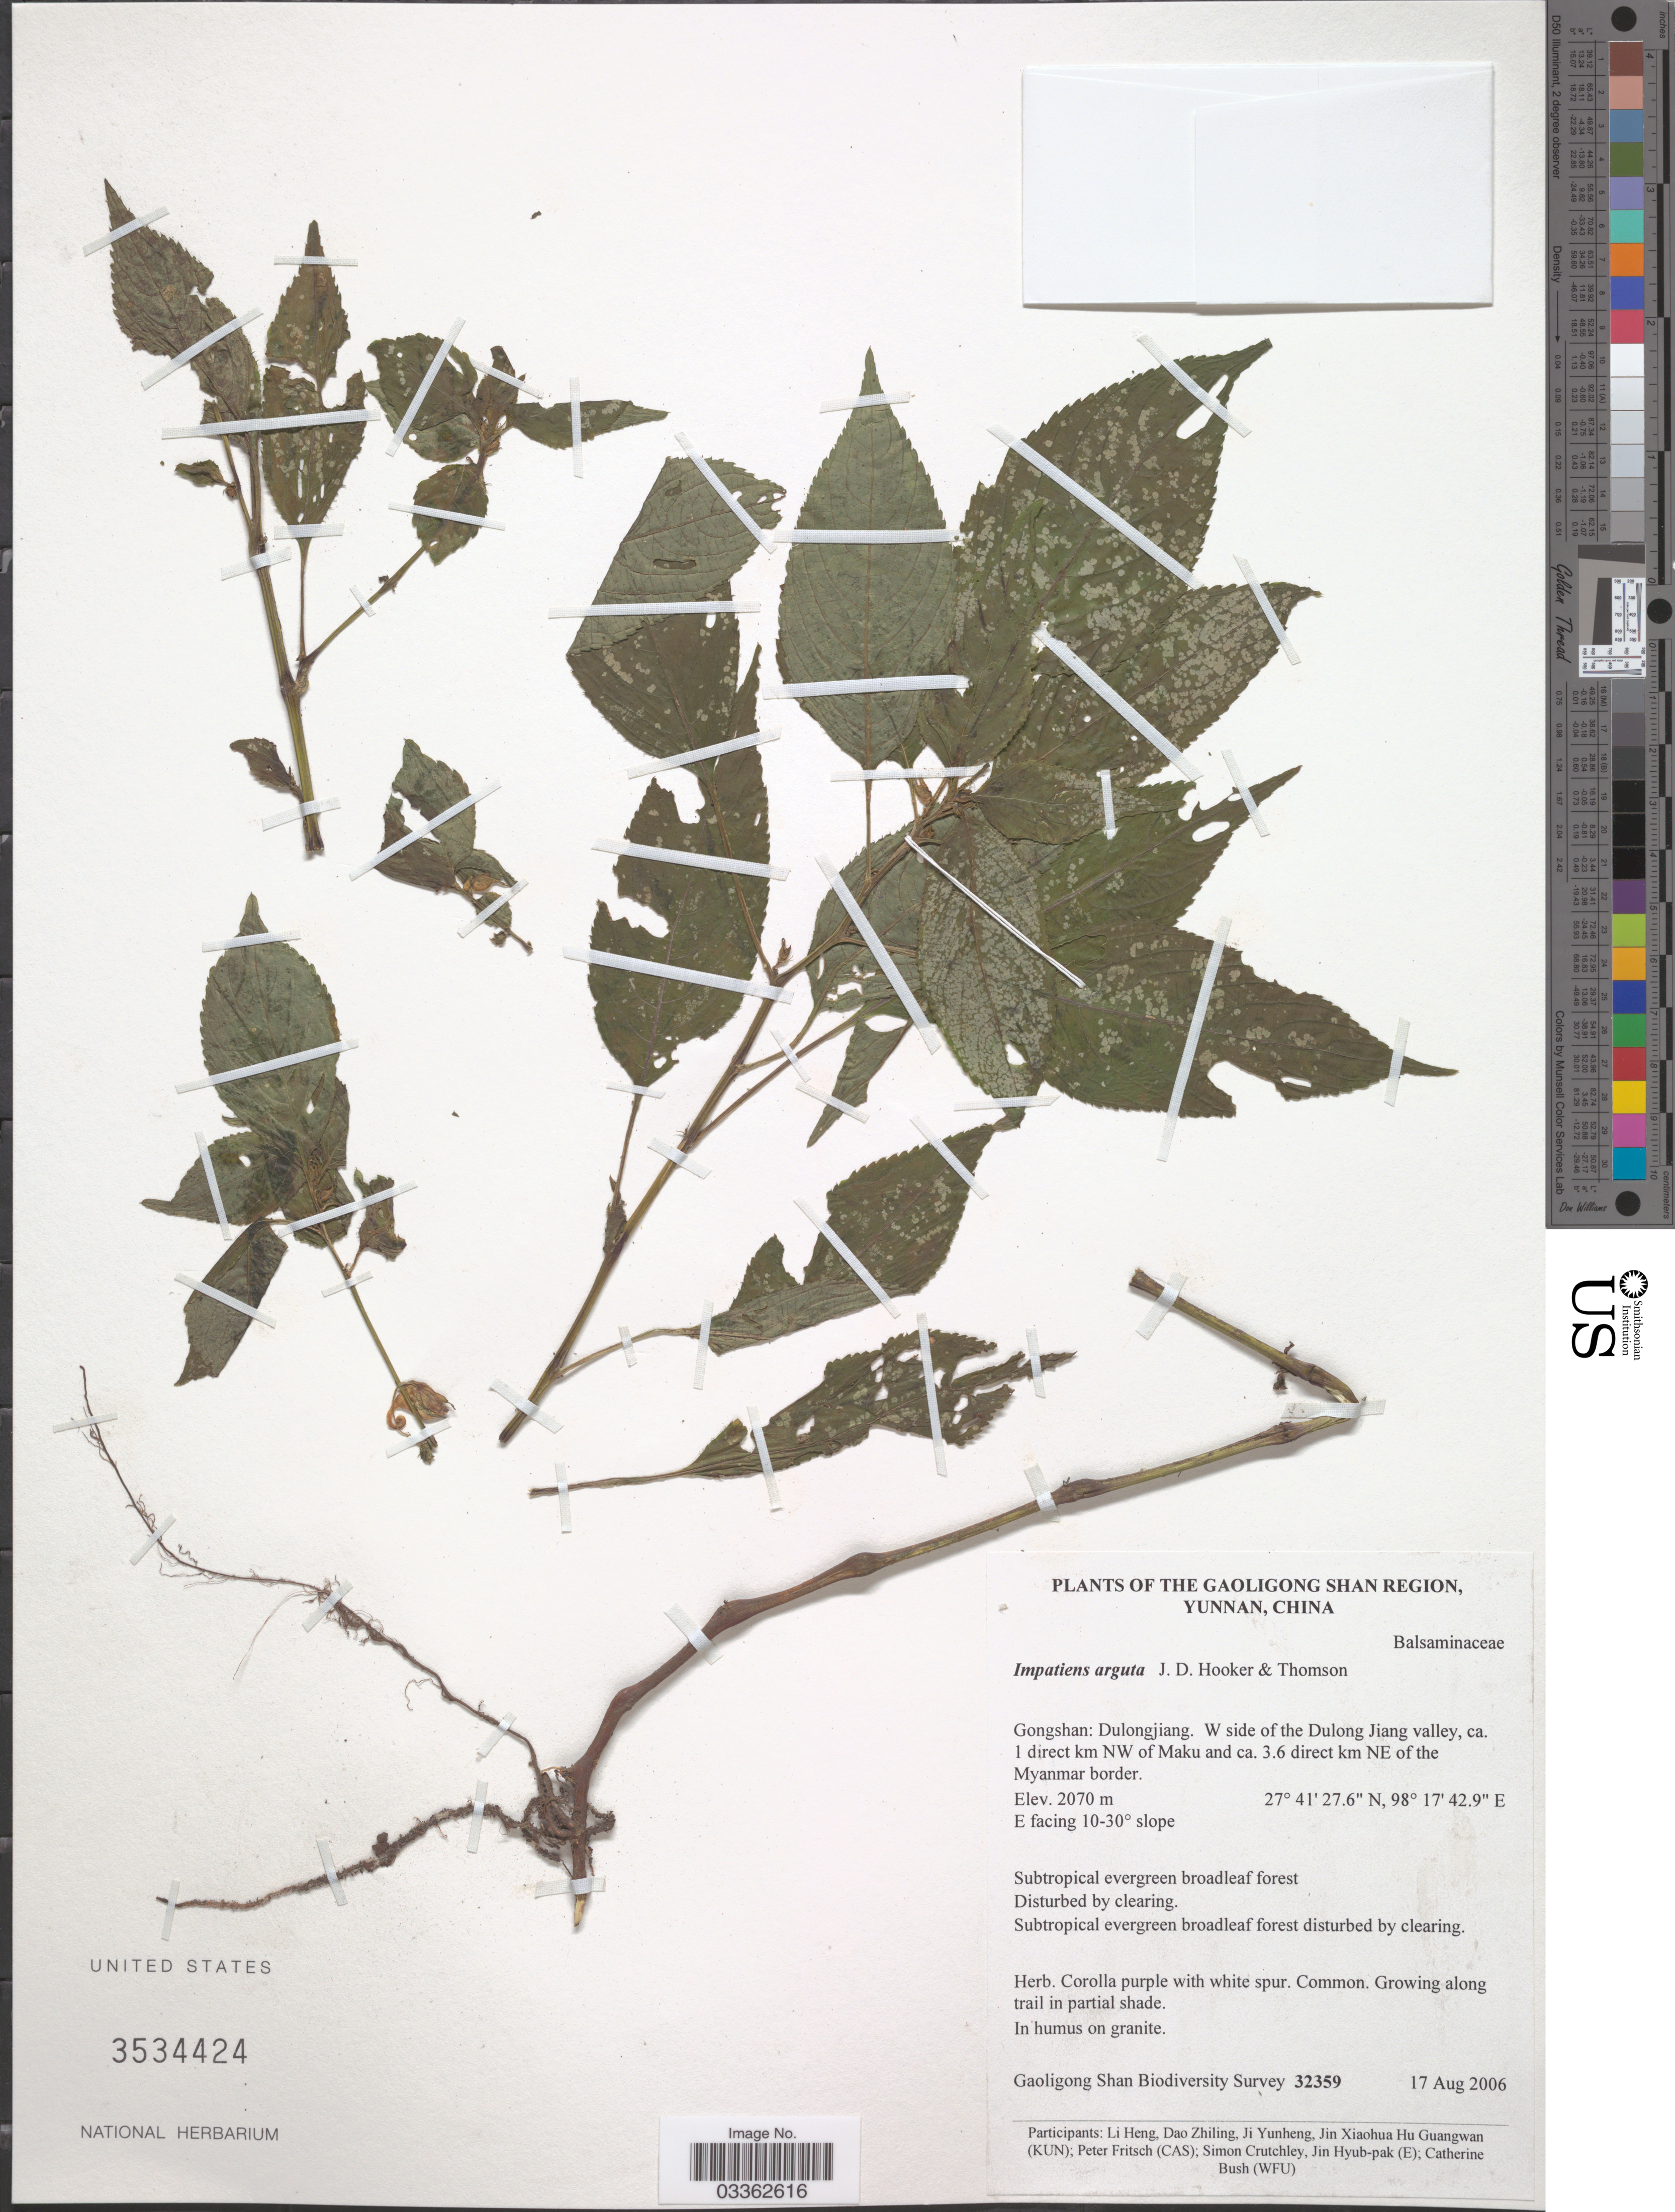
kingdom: Plantae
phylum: Tracheophyta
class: Magnoliopsida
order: Ericales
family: Balsaminaceae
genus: Impatiens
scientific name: Impatiens arguta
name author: Hook. f. & Thomson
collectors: Gaoligong Shan Biodiversity Survey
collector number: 32359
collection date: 2006-08-17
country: China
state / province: Yunnan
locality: The Gaoligong Shan Region. Gongshan: Dulongjiang. W side of the Dulong Jiang valley, ca. 1 direct km NW of Maku and ca. 3.6 direct km NE of the Myanmar border.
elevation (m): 2070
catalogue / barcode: US 3534424